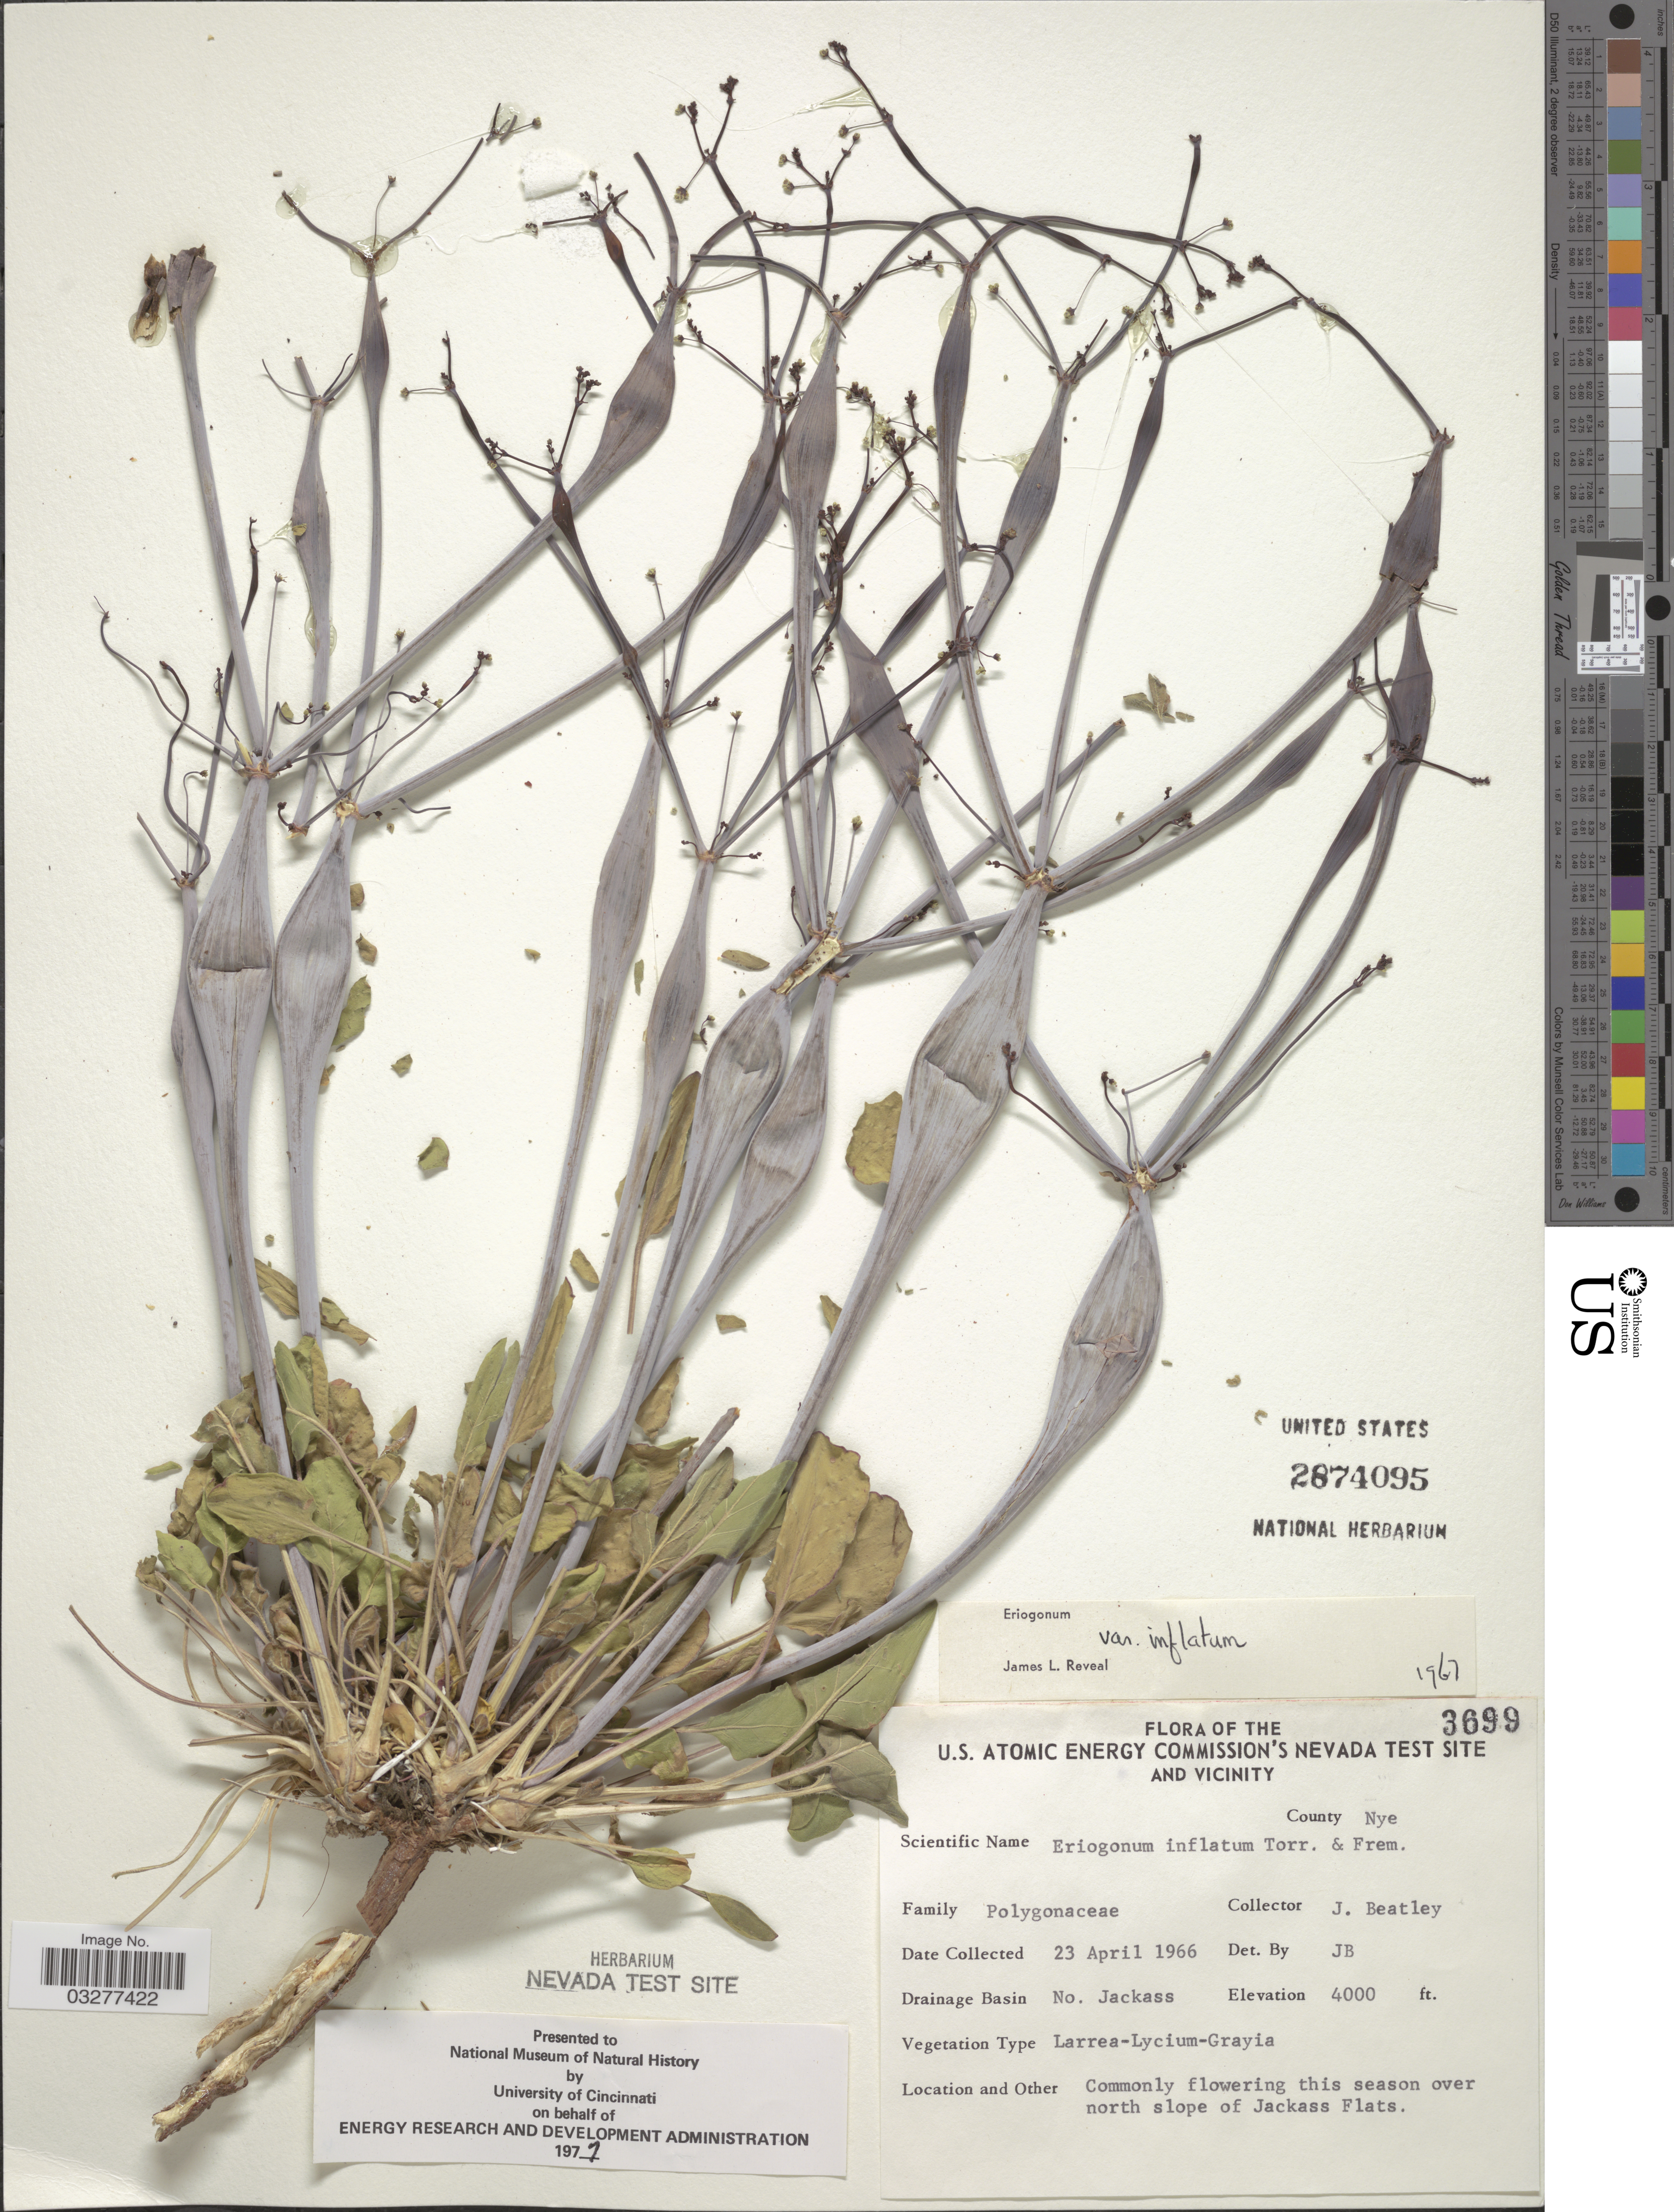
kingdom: Plantae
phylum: Tracheophyta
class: Magnoliopsida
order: Caryophyllales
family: Polygonaceae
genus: Eriogonum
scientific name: Eriogonum inflatum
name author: Torr. & Frém.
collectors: J. C. Beatley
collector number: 3699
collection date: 1966-04-23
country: United States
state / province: Nevada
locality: U. S. Atomic Energy Commission's Nevada Test Site and Vicinity. County Nye. Drainage Basin No. Jackass. North slope of Jackass Flats.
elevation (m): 1219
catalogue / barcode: US 2874095